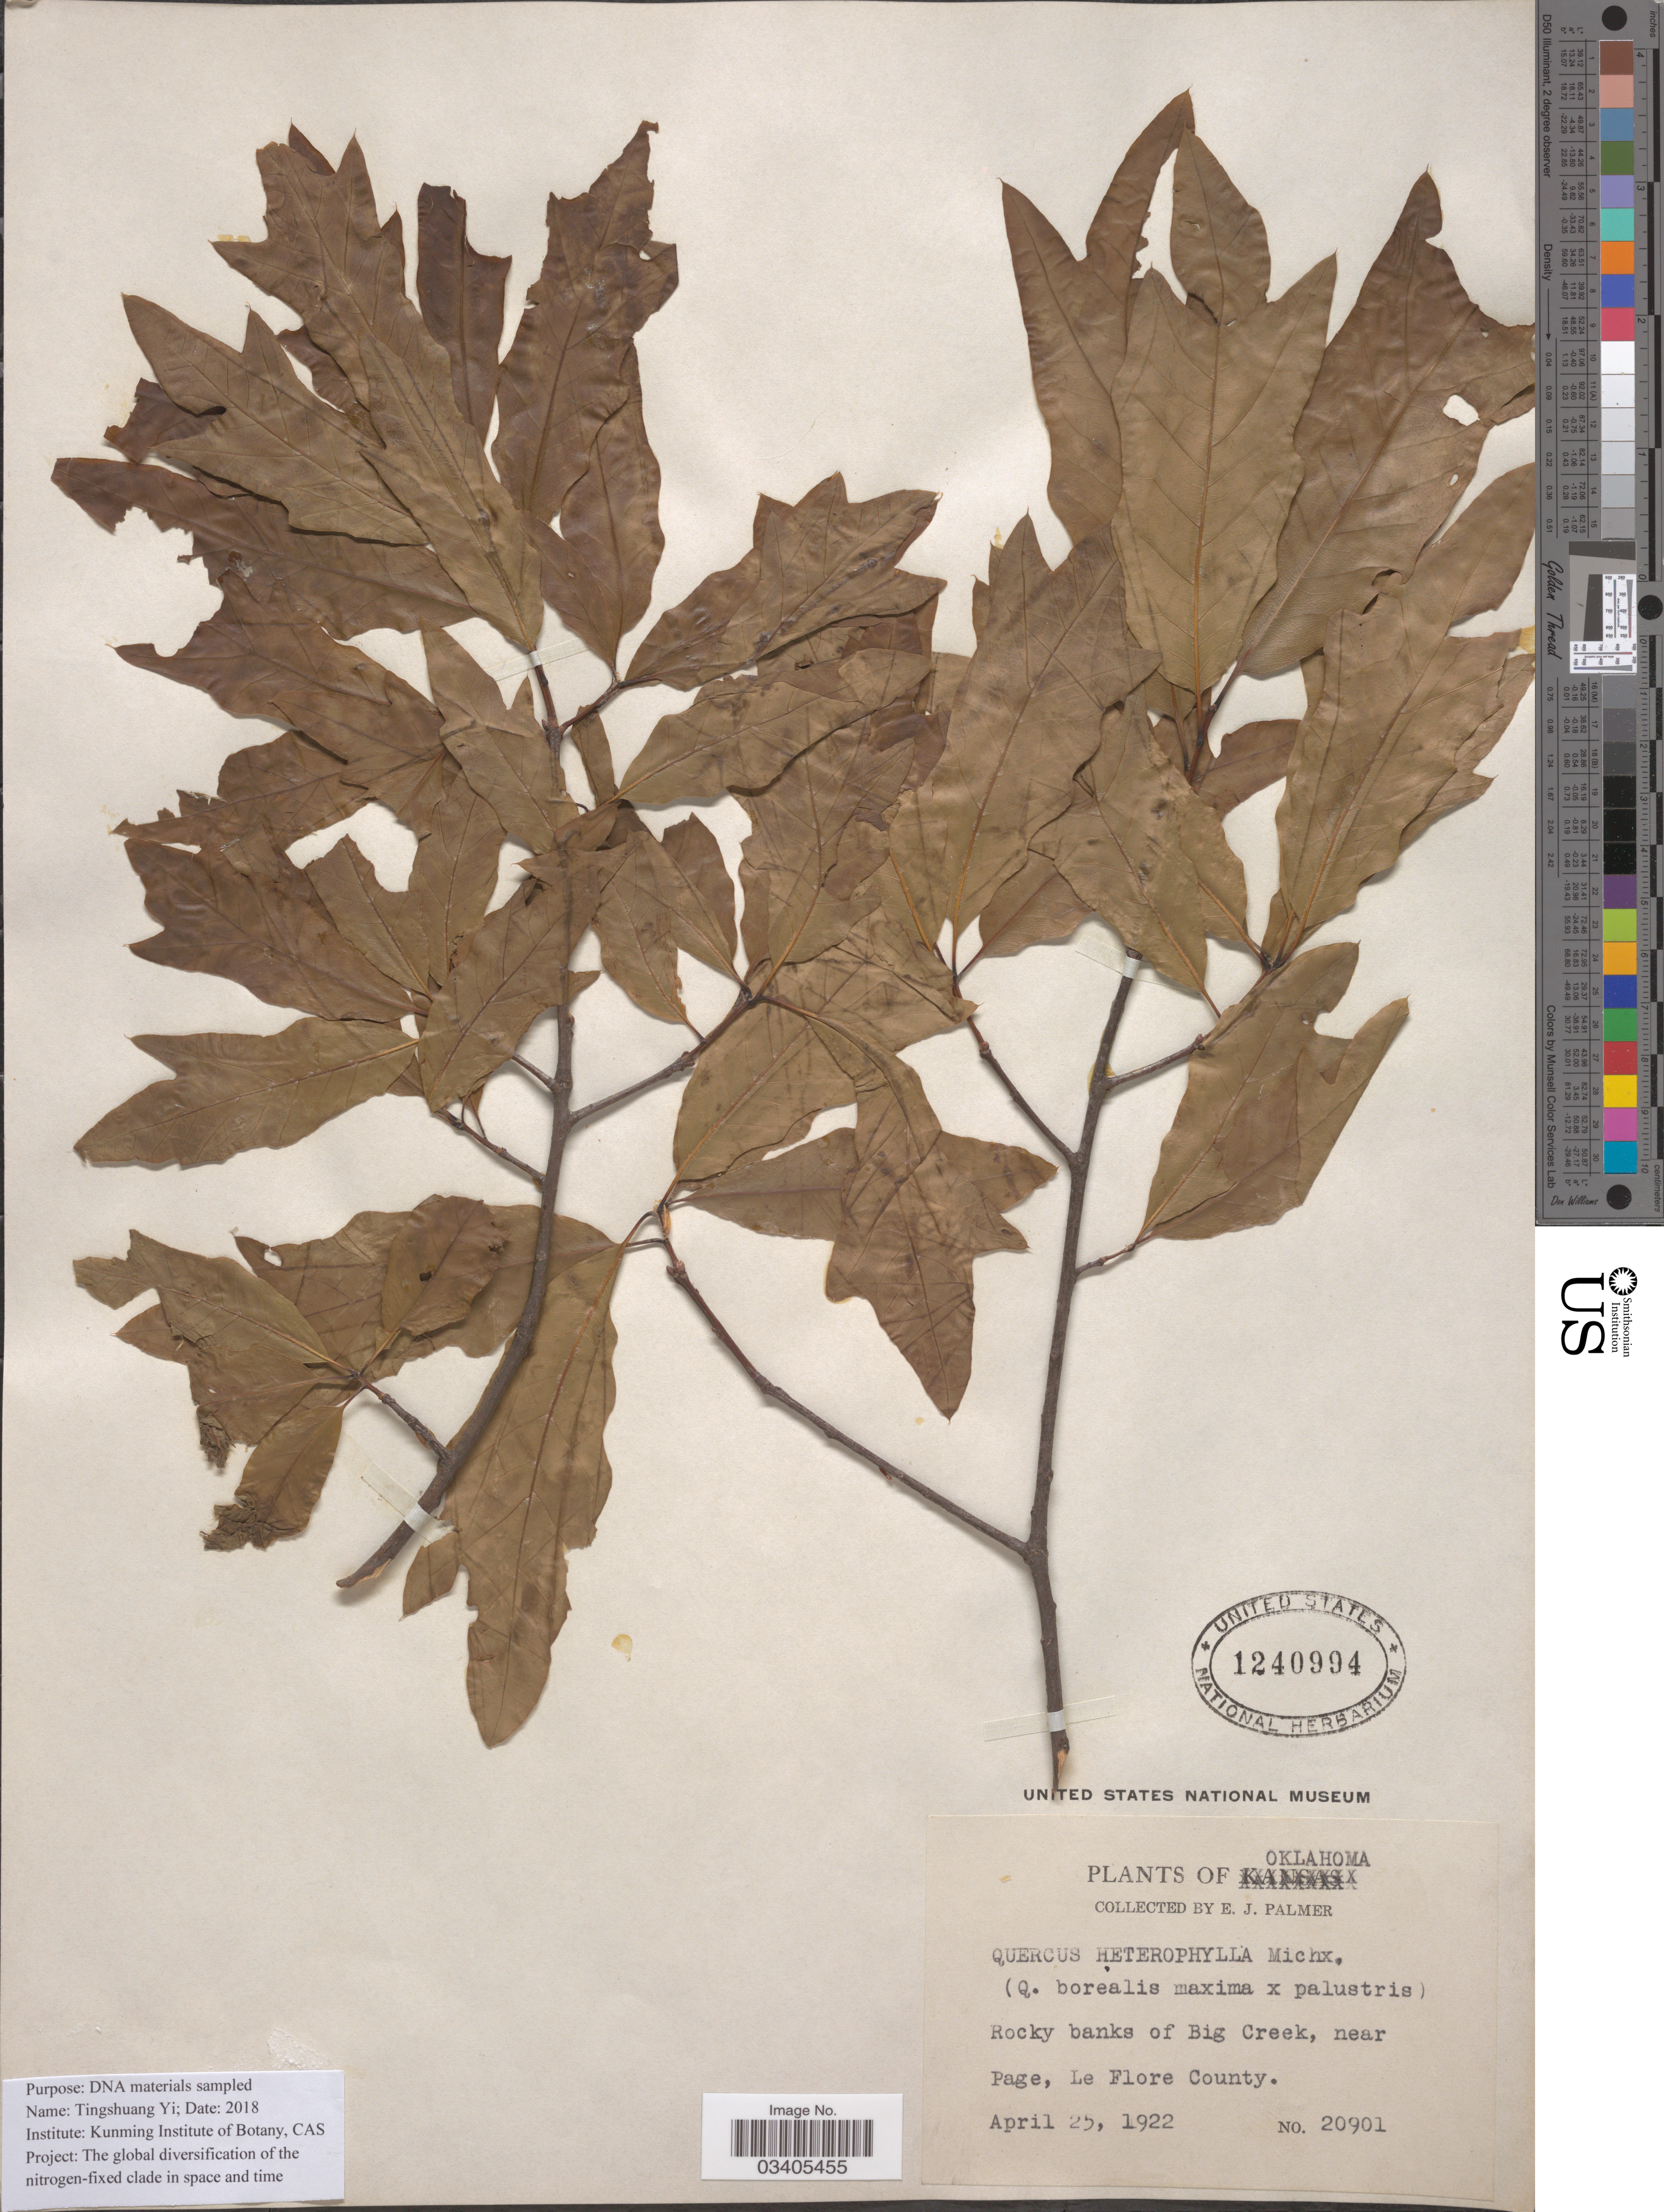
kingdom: Plantae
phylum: Tracheophyta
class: Magnoliopsida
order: Fagales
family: Fagaceae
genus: Quercus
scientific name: Quercus x heterophylla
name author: Michx.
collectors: E. J. Palmer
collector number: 20901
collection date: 1922-04-25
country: United States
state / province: Oklahoma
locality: Rocky banks of Big Creek, near Page, Le Flore County.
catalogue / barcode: US 1240994